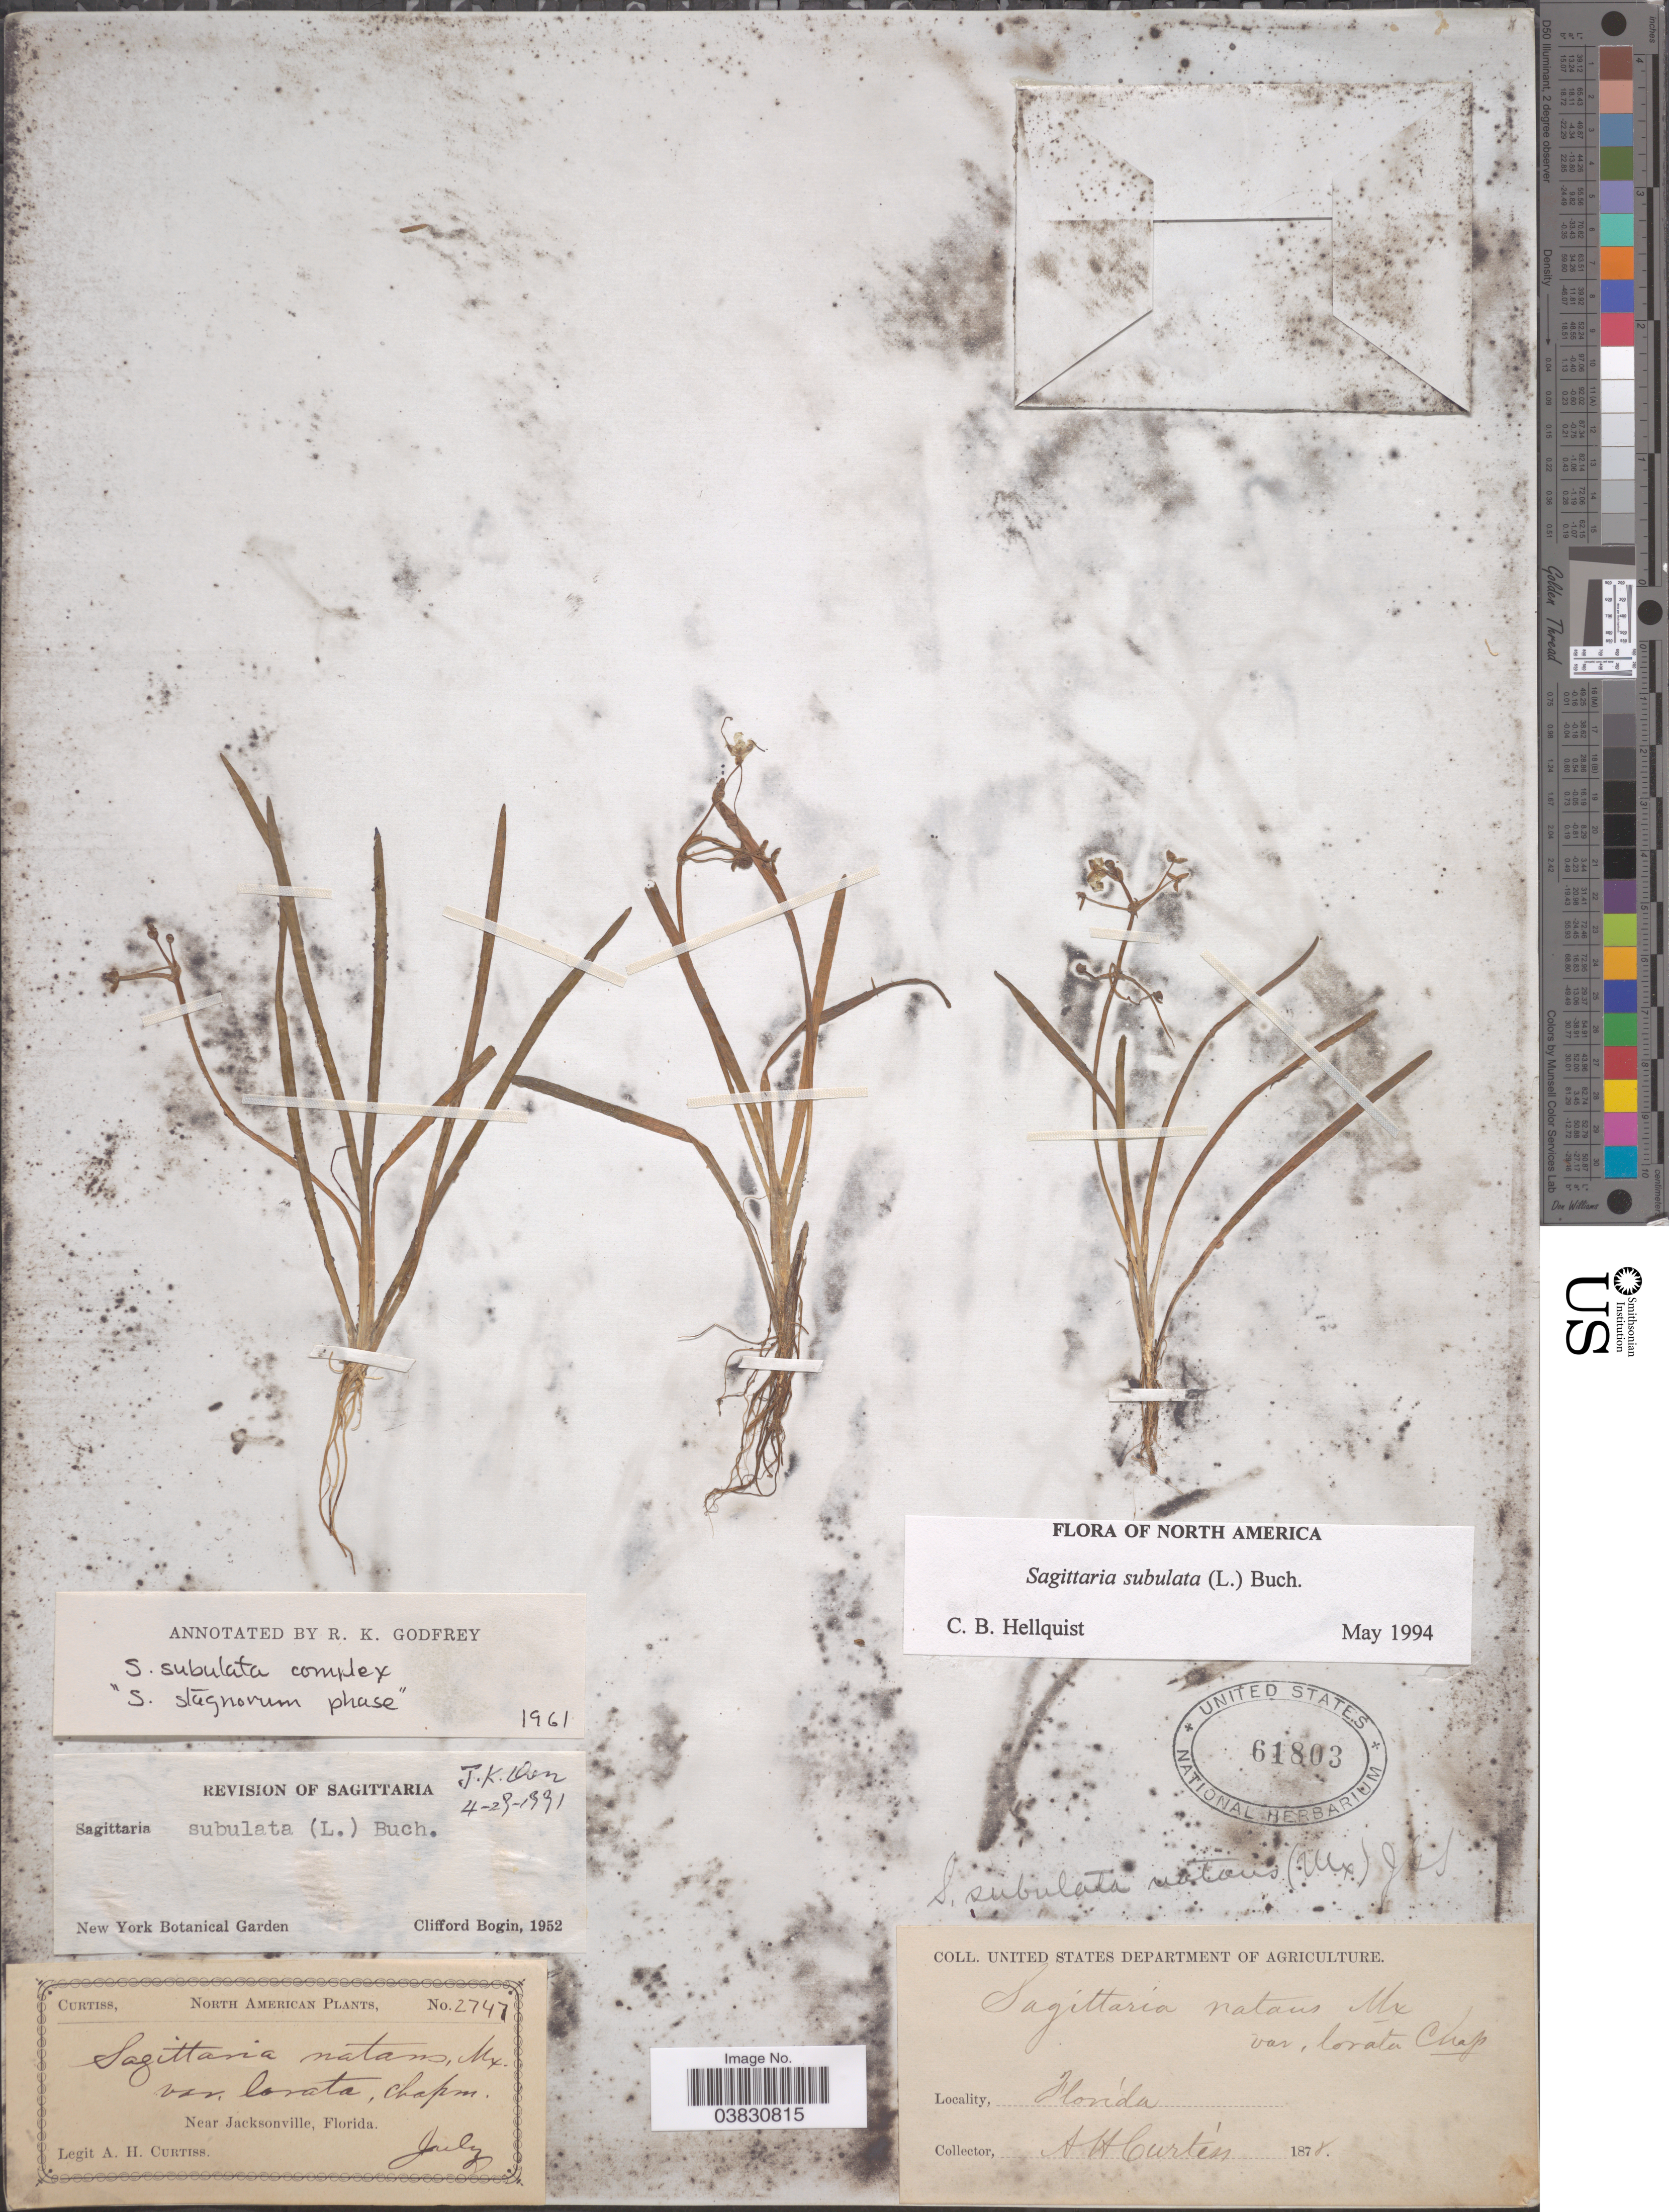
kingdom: Plantae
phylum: Tracheophyta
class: Liliopsida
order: Alismatales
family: Alismataceae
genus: Sagittaria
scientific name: Sagittaria subulata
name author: (L.) Buchenau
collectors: A. H. Curtiss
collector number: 2747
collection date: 1878-07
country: United States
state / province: Florida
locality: Near Jacksonville.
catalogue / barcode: US 61803